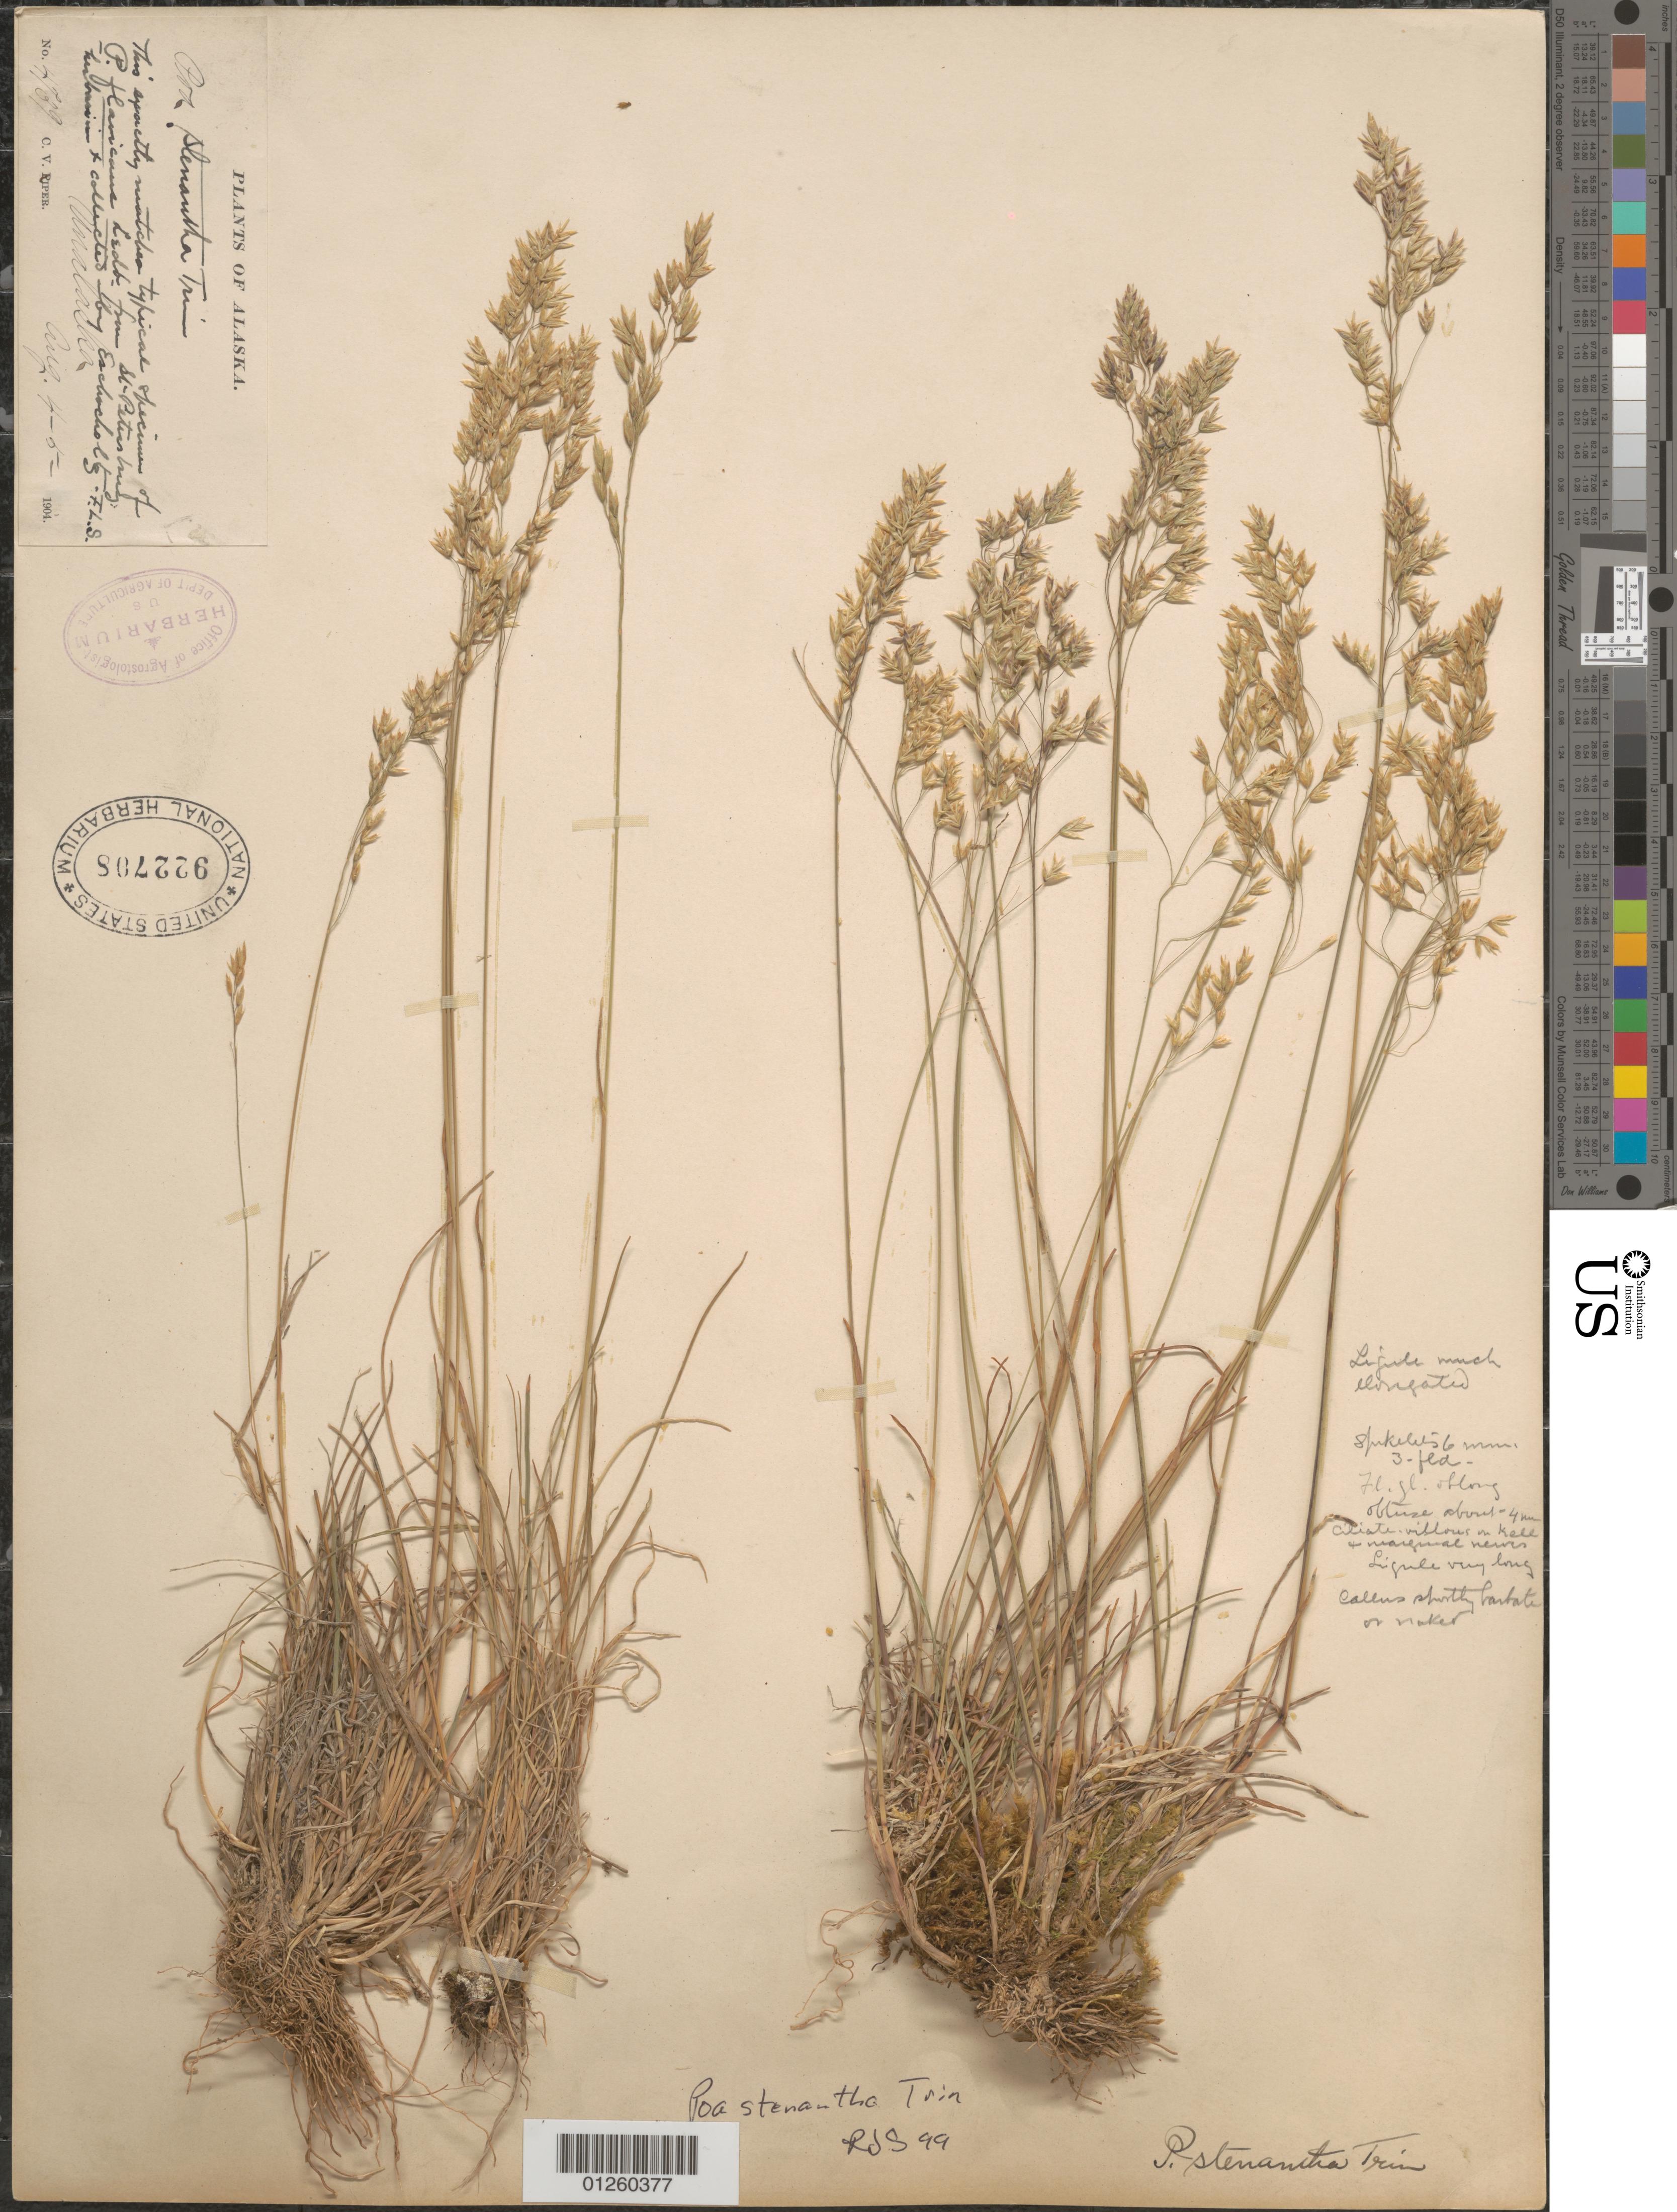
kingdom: Plantae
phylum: Tracheophyta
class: Liliopsida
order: Poales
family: Poaceae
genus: Poa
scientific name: Poa stenantha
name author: Trin.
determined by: Soreng, Robert J., Research Associate (BOT), Smithsonian Institution - National Museum of Natural History (UNITED STATES)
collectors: C. V. Piper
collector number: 4739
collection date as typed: Aug. 4 - 5 - 1904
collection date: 1904-08-04/1904-08-05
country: United States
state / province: Alaska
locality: Unalaska.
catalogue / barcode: US 922708